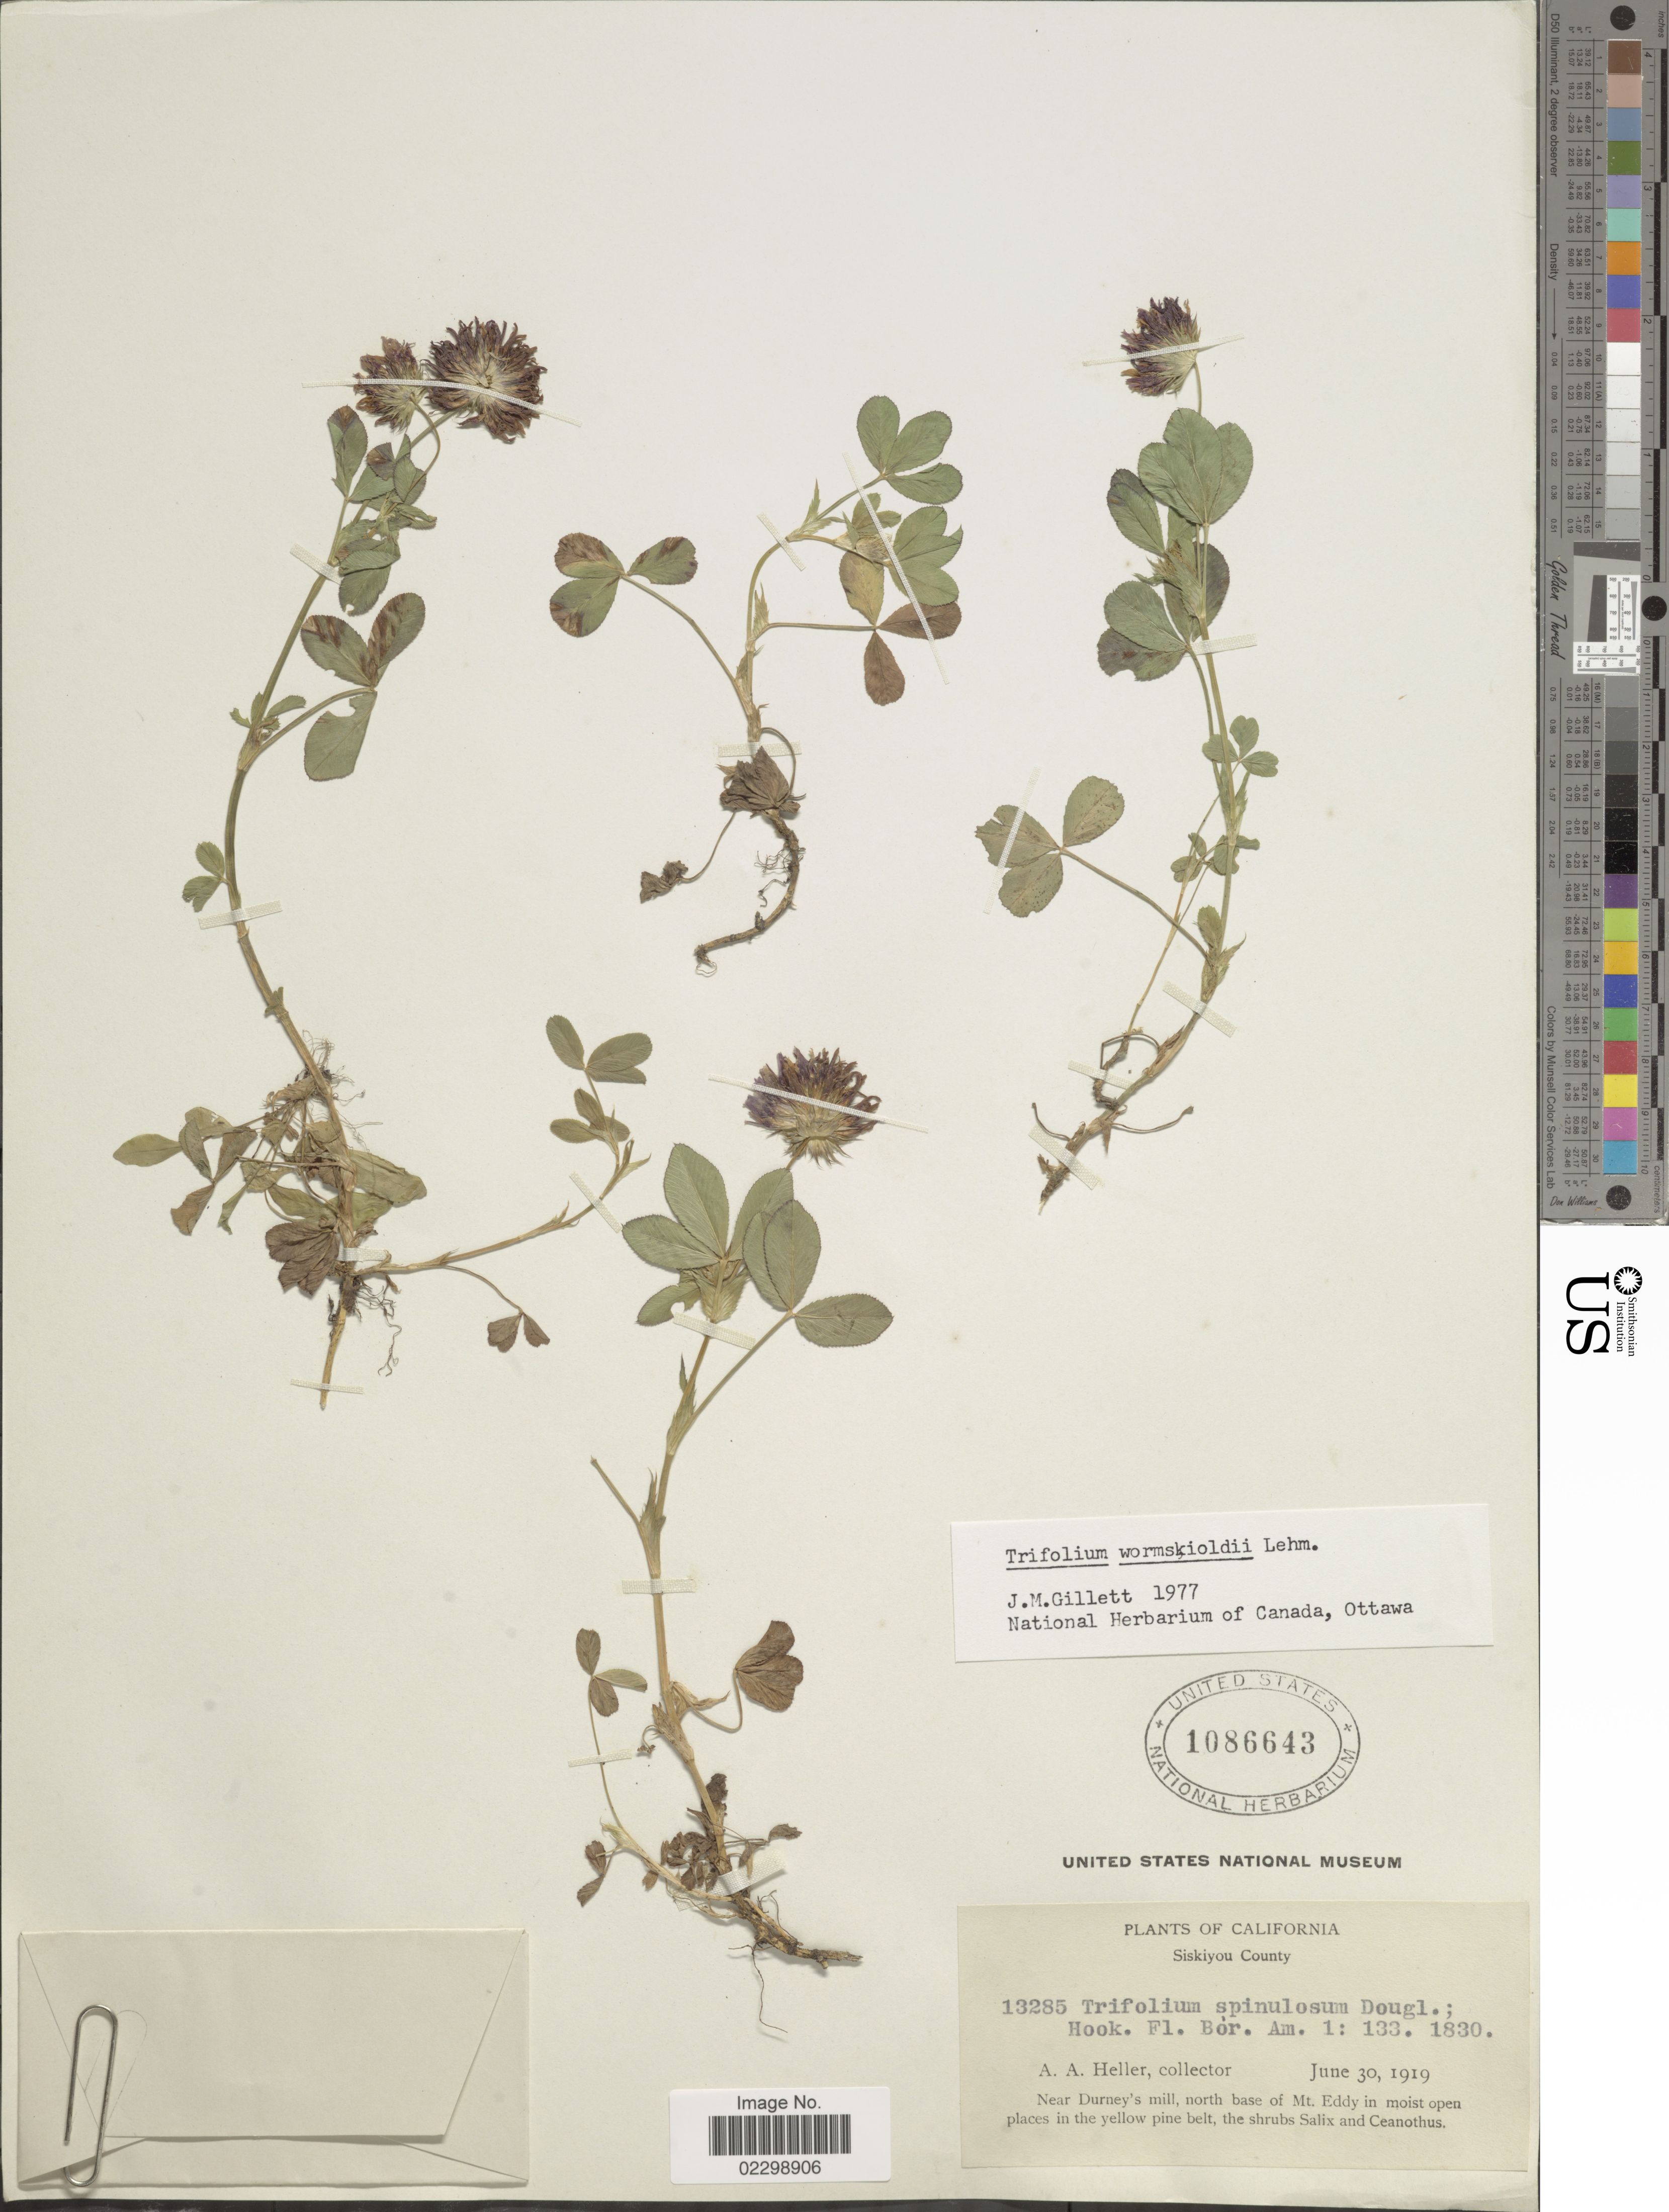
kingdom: Plantae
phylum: Tracheophyta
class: Magnoliopsida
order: Fabales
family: Fabaceae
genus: Trifolium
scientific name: Trifolium wormskioldii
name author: Lehm.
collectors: A. A. Heller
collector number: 13285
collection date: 1919-06-30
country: United States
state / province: California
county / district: Siskiyou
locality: Siskiyou County, near Durney's mill, north base of Mt. Eddy in moist open places in yellow pine belt, the shrubs Salix and Ceanothus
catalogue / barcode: US 1086643